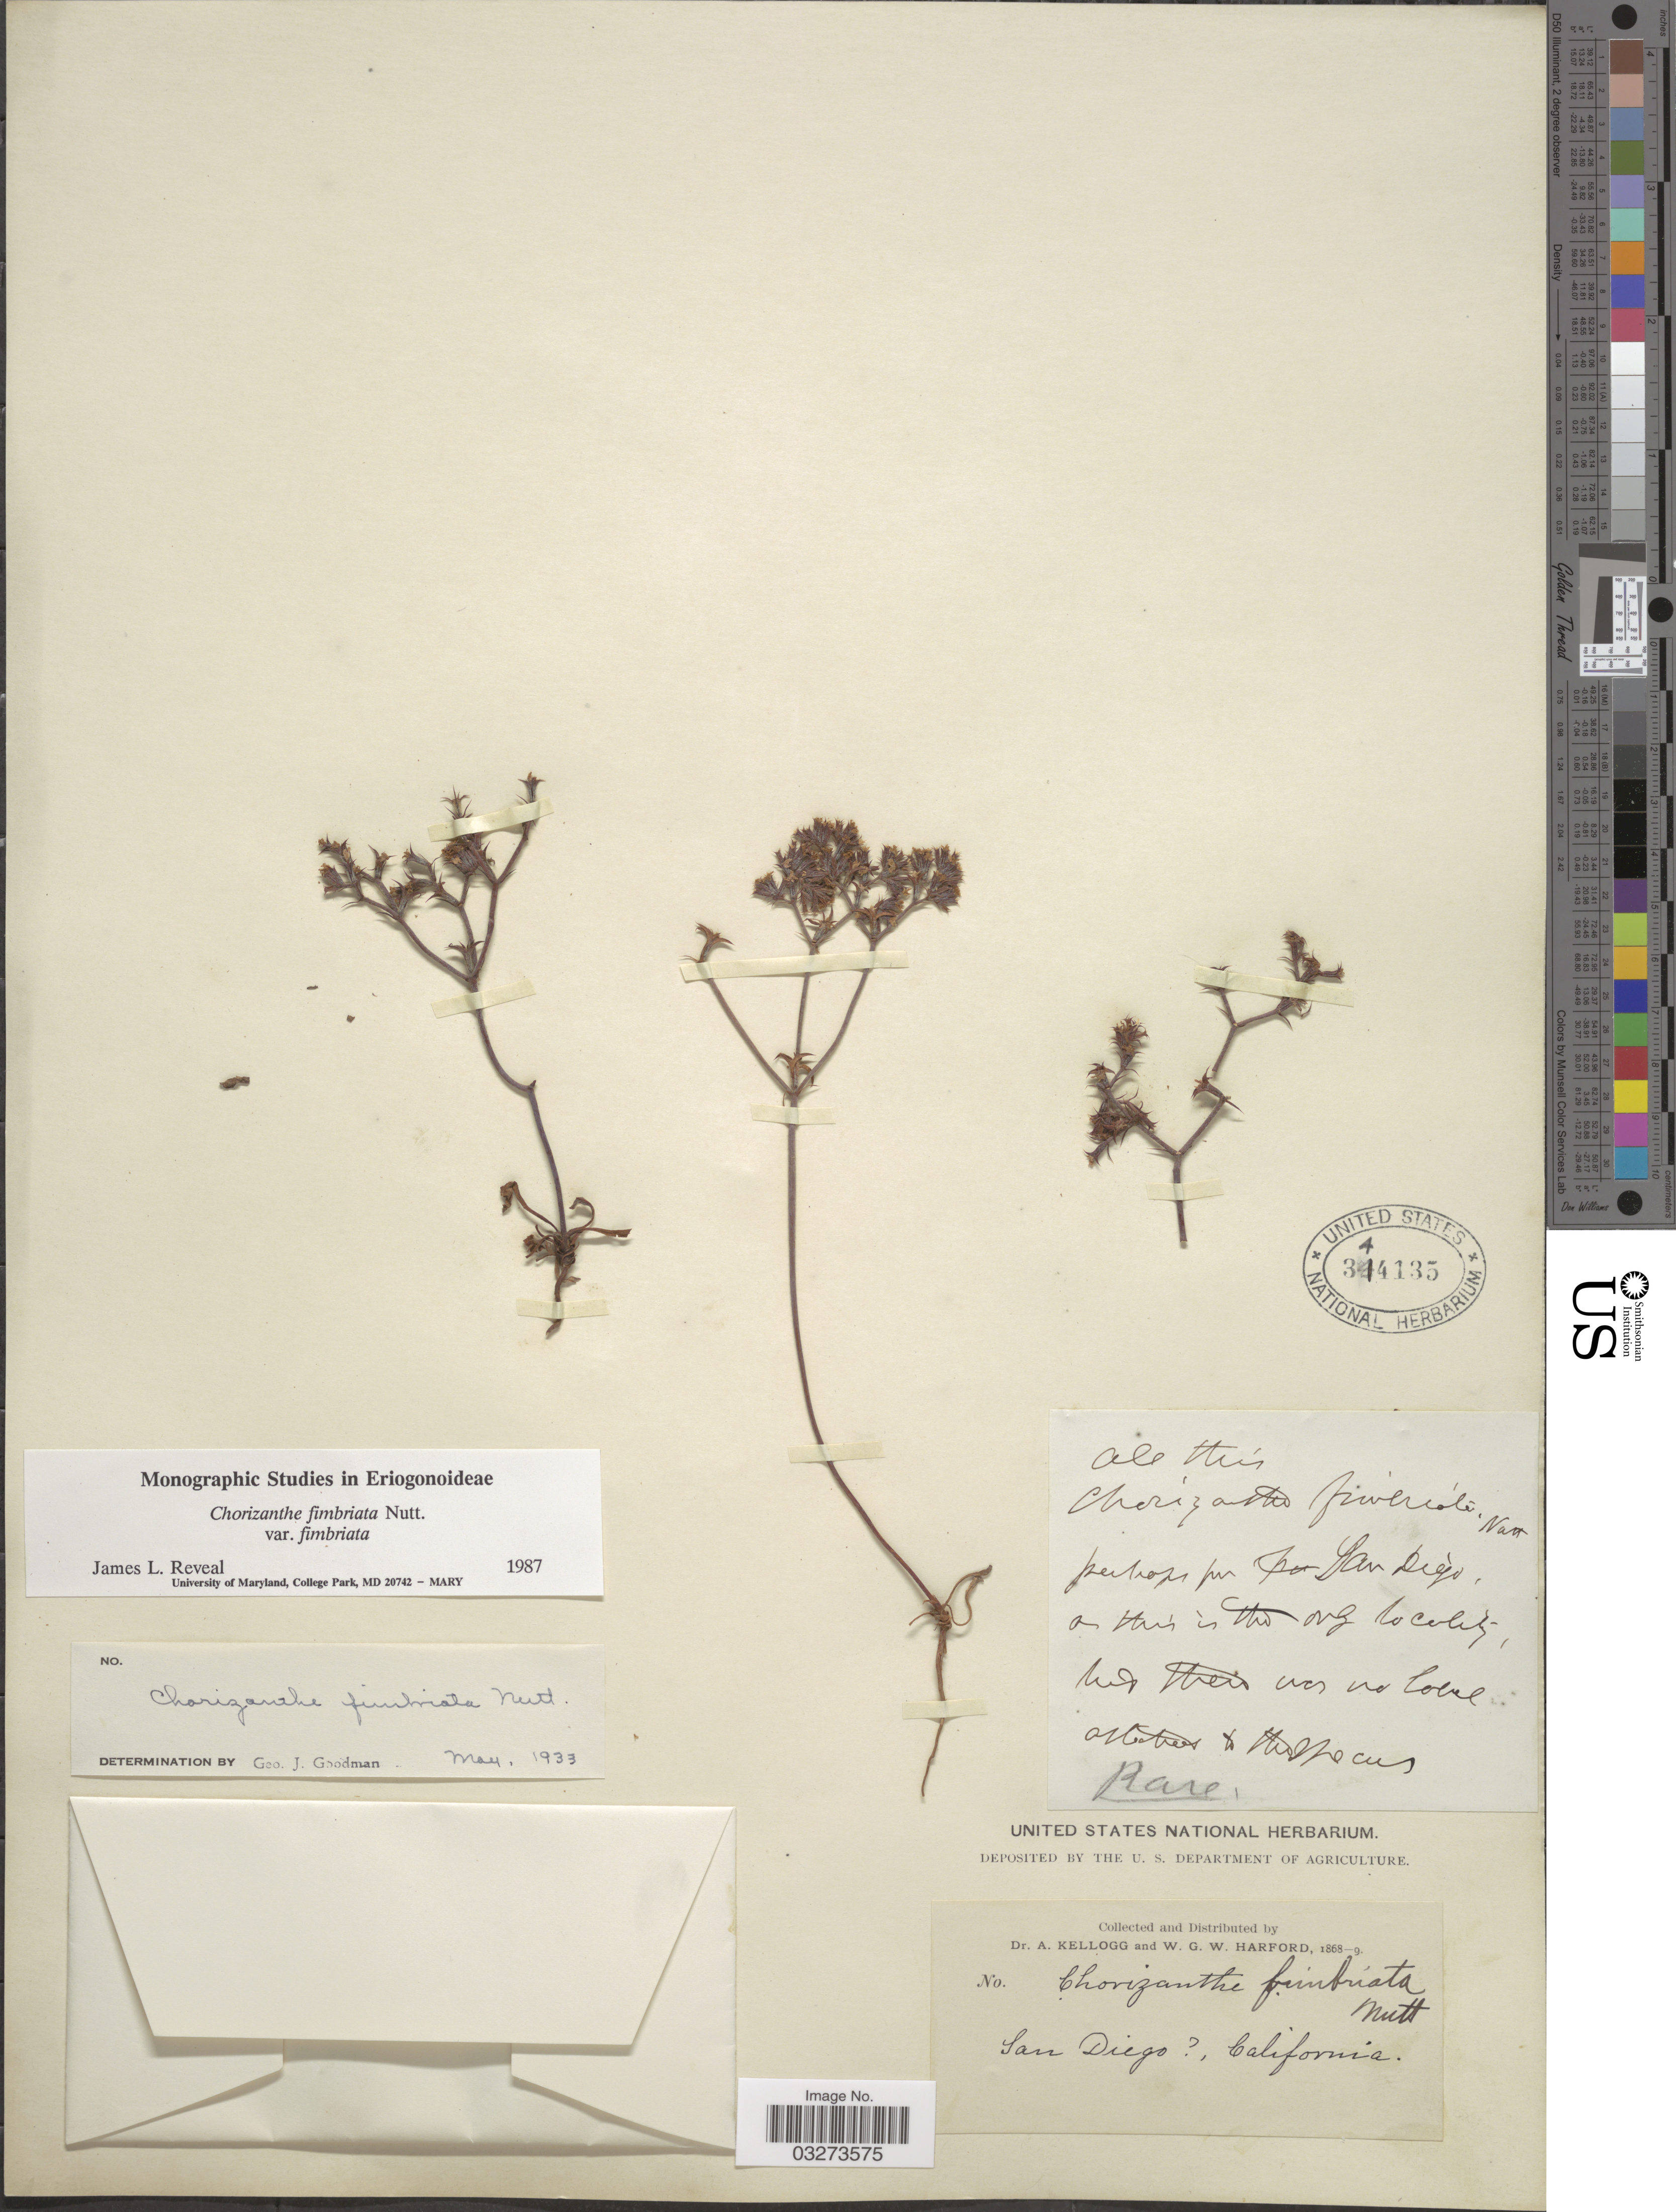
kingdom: Plantae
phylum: Tracheophyta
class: Magnoliopsida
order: Caryophyllales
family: Polygonaceae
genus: Chorizanthe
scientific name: Chorizanthe fimbriata var. fimbriata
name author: Nutt.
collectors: A. Kellogg & W. G. W. Harford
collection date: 1868/1869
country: United States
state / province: California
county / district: San Diego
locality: San Diego [unsure placement].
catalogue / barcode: US 344135